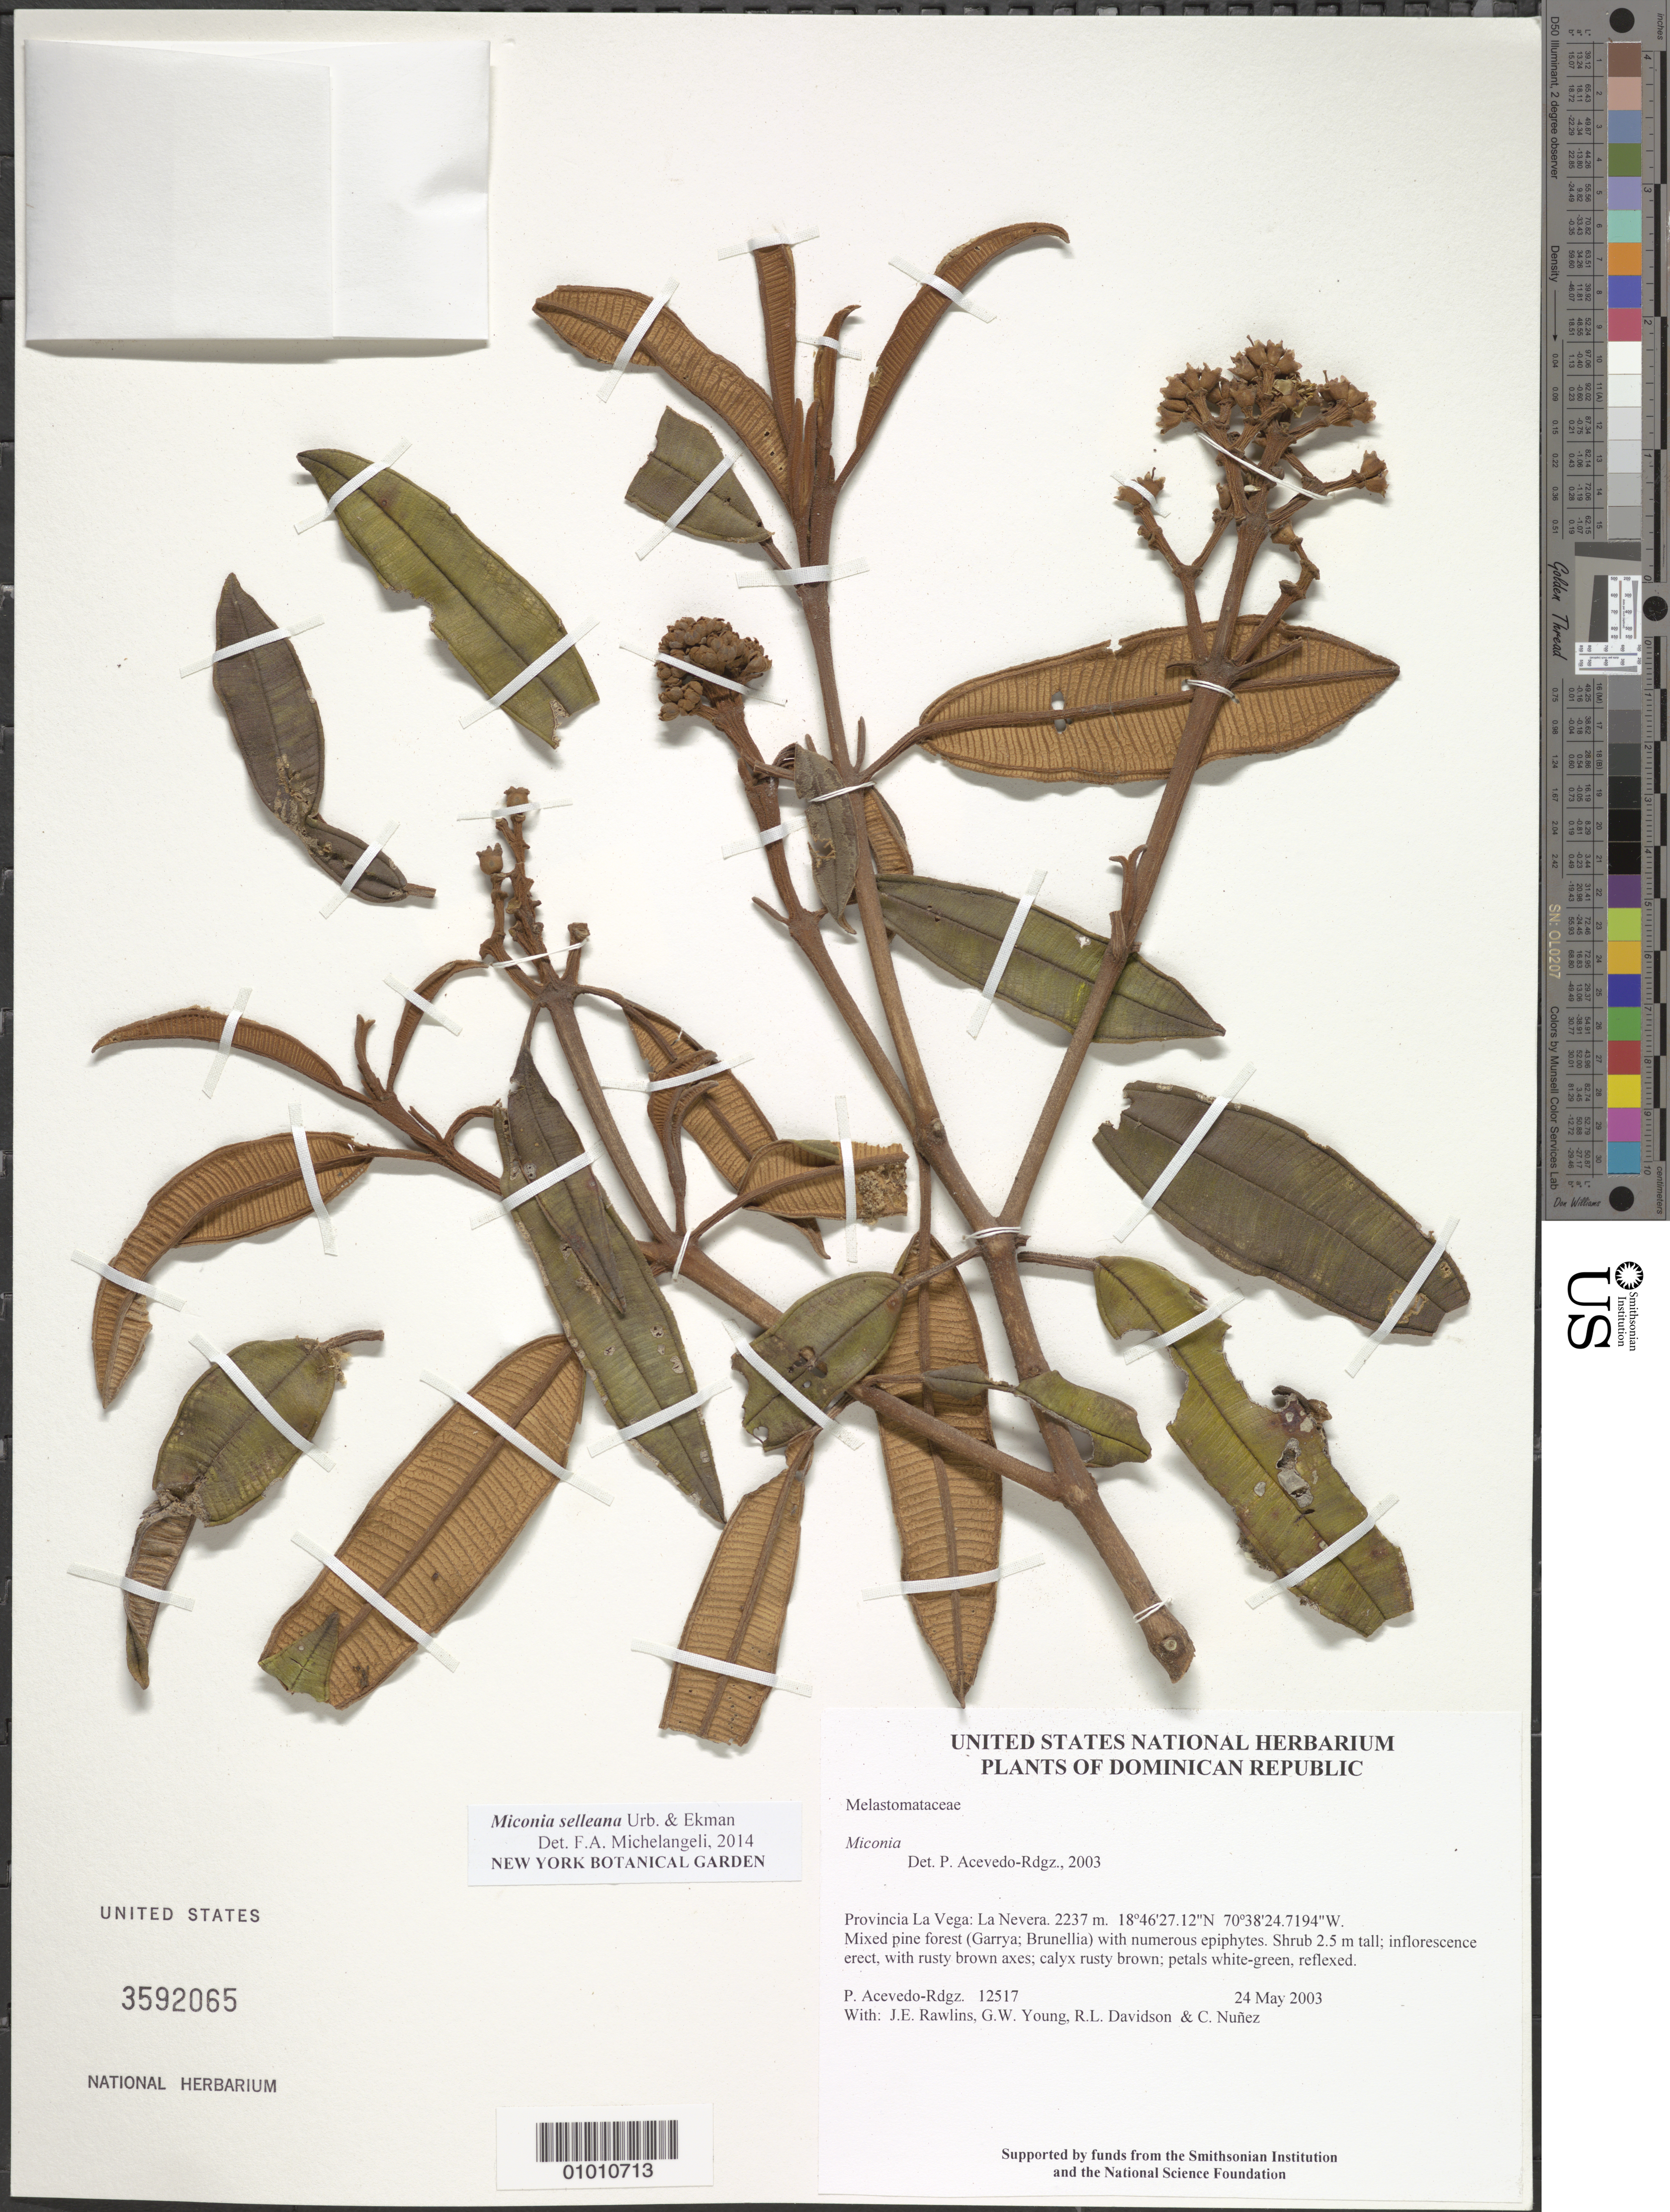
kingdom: Plantae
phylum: Tracheophyta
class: Magnoliopsida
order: Myrtales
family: Melastomataceae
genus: Miconia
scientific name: Miconia selleana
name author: Urb. & Ekman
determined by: Michelangeli, F. A.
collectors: P. Acevedo-Rodr., J. Rawlins, G. Young, R. Davidson & C. Nunez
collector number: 12517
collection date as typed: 24 May 2003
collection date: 2003-05-24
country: Dominican Republic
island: Hispaniola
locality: Provincia La Vega: La Nevera.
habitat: Mixed pine forest (Garrya; Brunellia) with numerous epiphytes.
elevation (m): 2237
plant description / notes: JBSD, NY, US, MO, GH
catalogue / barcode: US 3592065